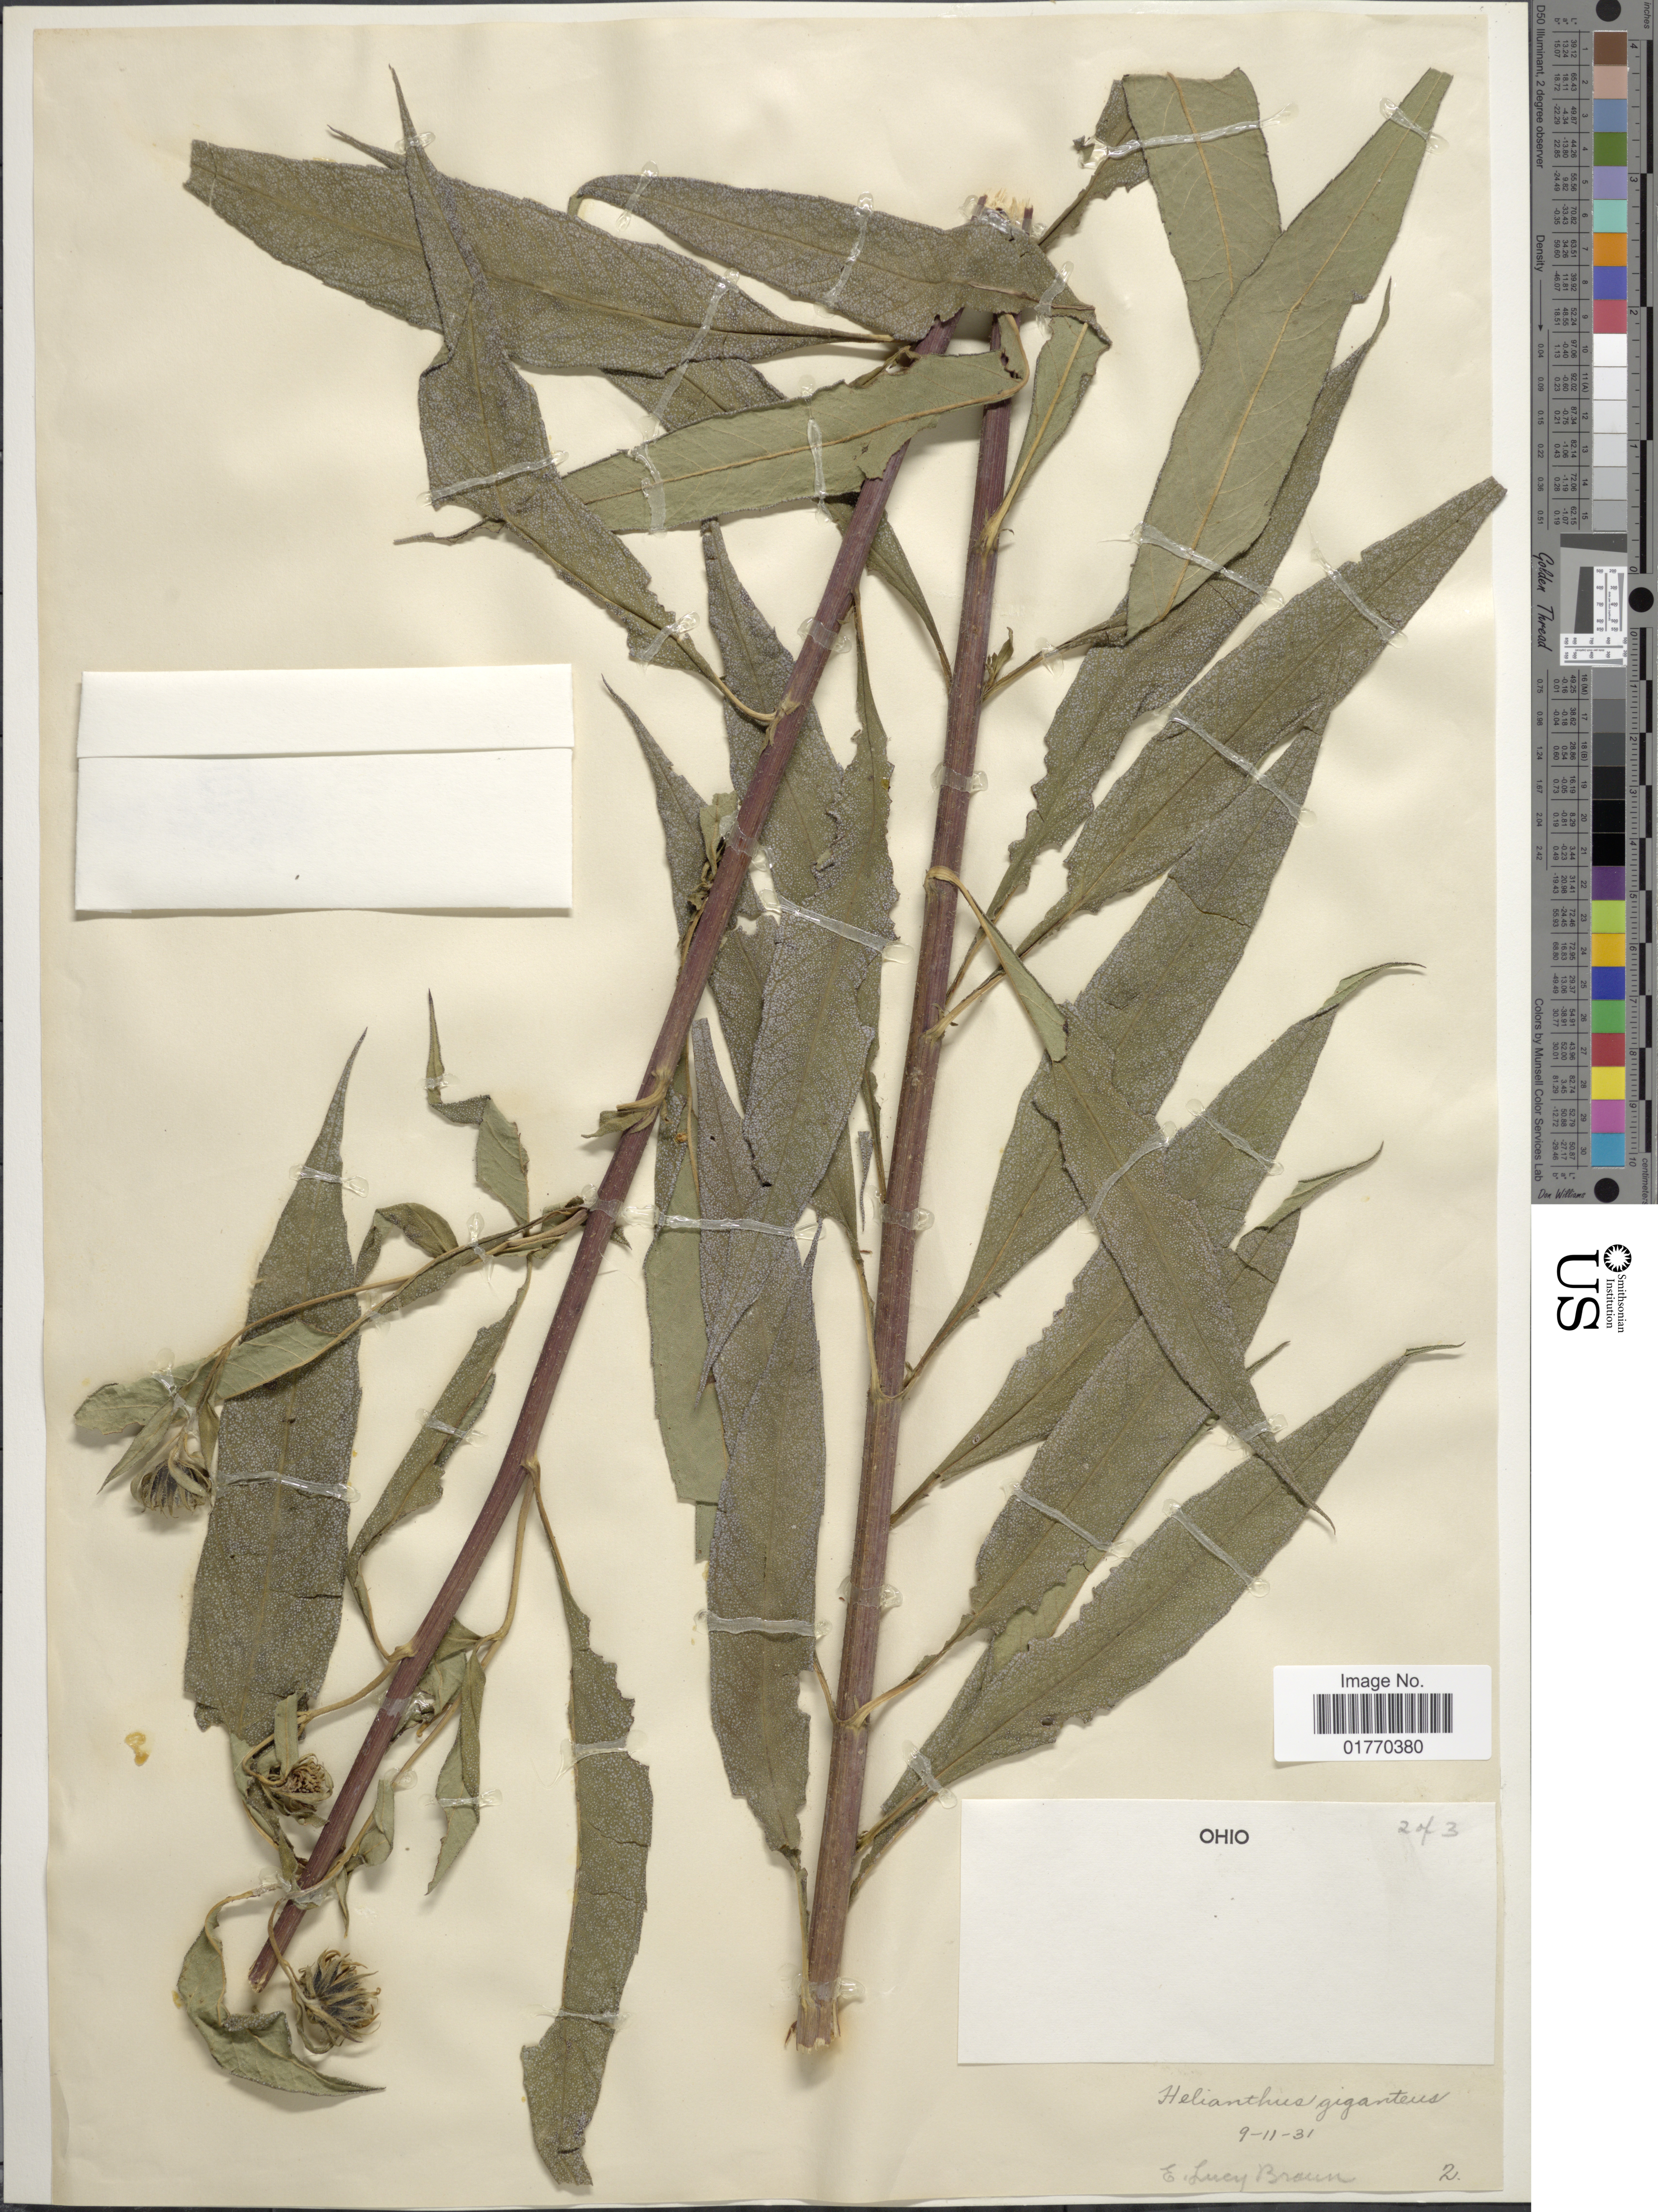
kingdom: Plantae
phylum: Tracheophyta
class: Magnoliopsida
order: Asterales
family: Asteraceae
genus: Helianthus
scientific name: Helianthus giganteus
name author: L.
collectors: E. L. Braun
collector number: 2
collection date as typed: Transcribed d/m/y: 11/9/31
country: United States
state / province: Ohio